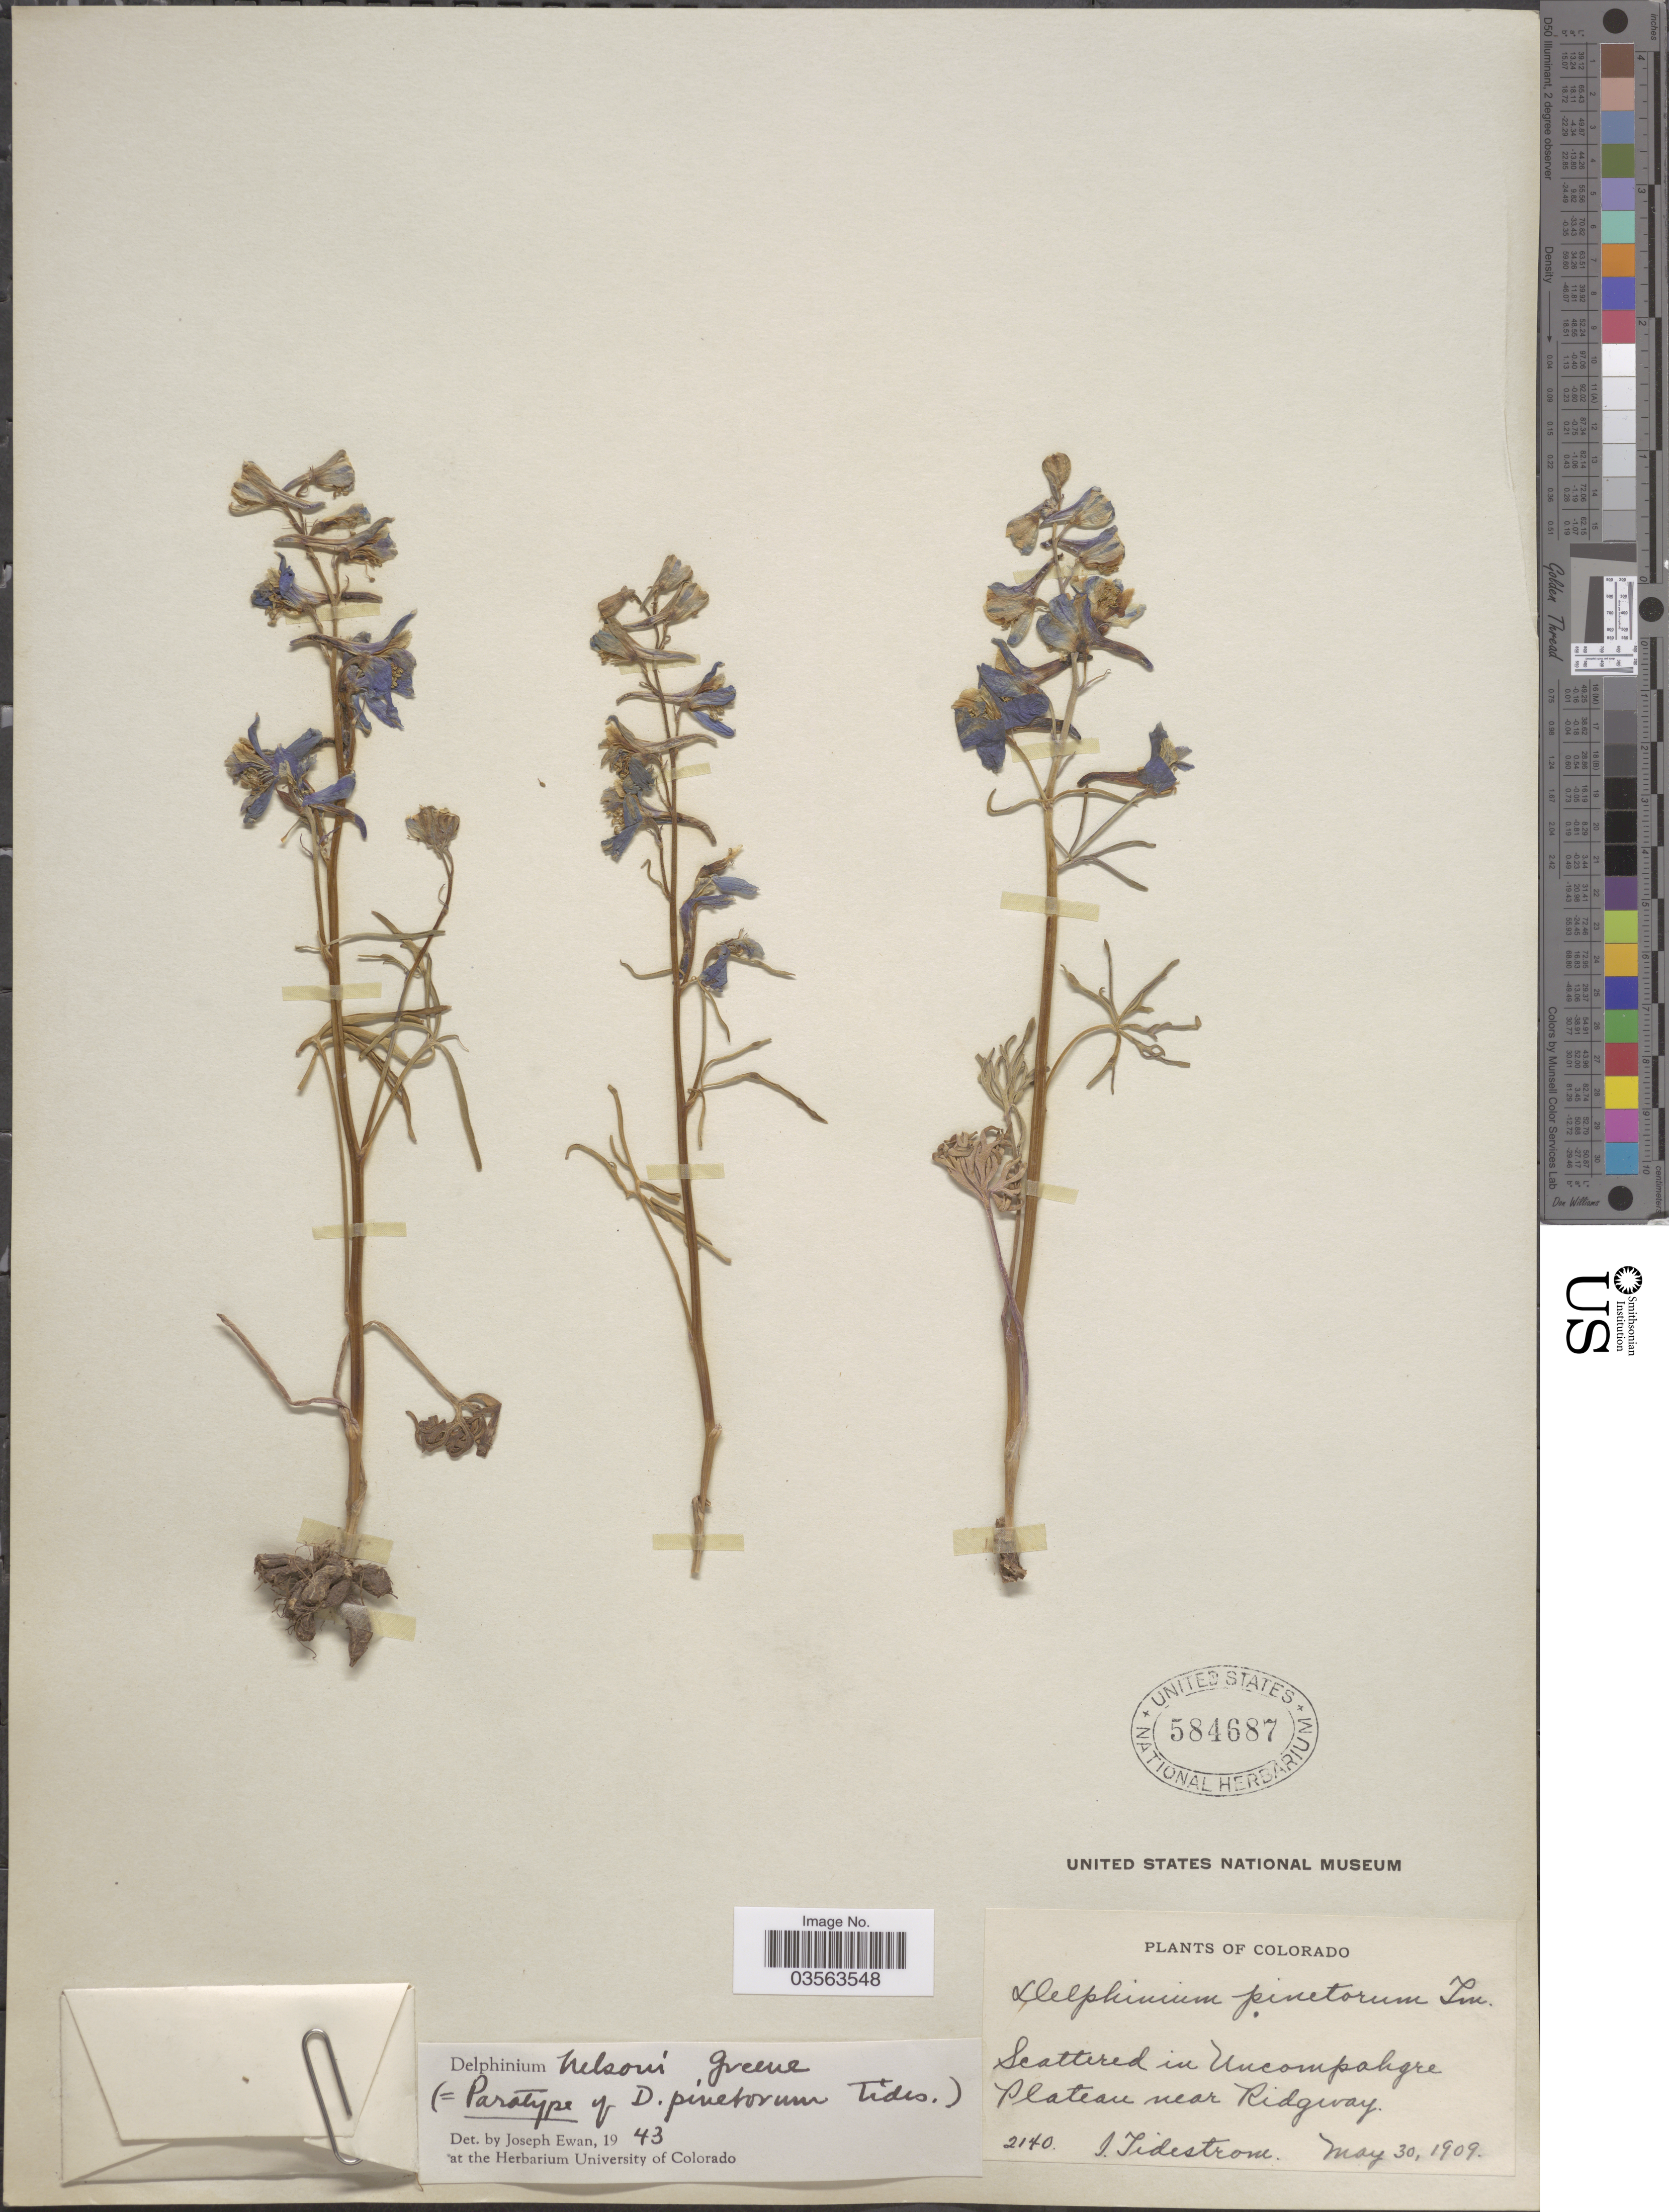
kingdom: Plantae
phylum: Tracheophyta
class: Magnoliopsida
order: Ranunculales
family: Ranunculaceae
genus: Delphinium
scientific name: Delphinium nelsonii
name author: Greene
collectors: I. F. Tidestrom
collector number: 2140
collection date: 1909-05-30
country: United States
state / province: Colorado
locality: Scattered in Uncompahgre Plateau near Ridgway.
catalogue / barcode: US 584687